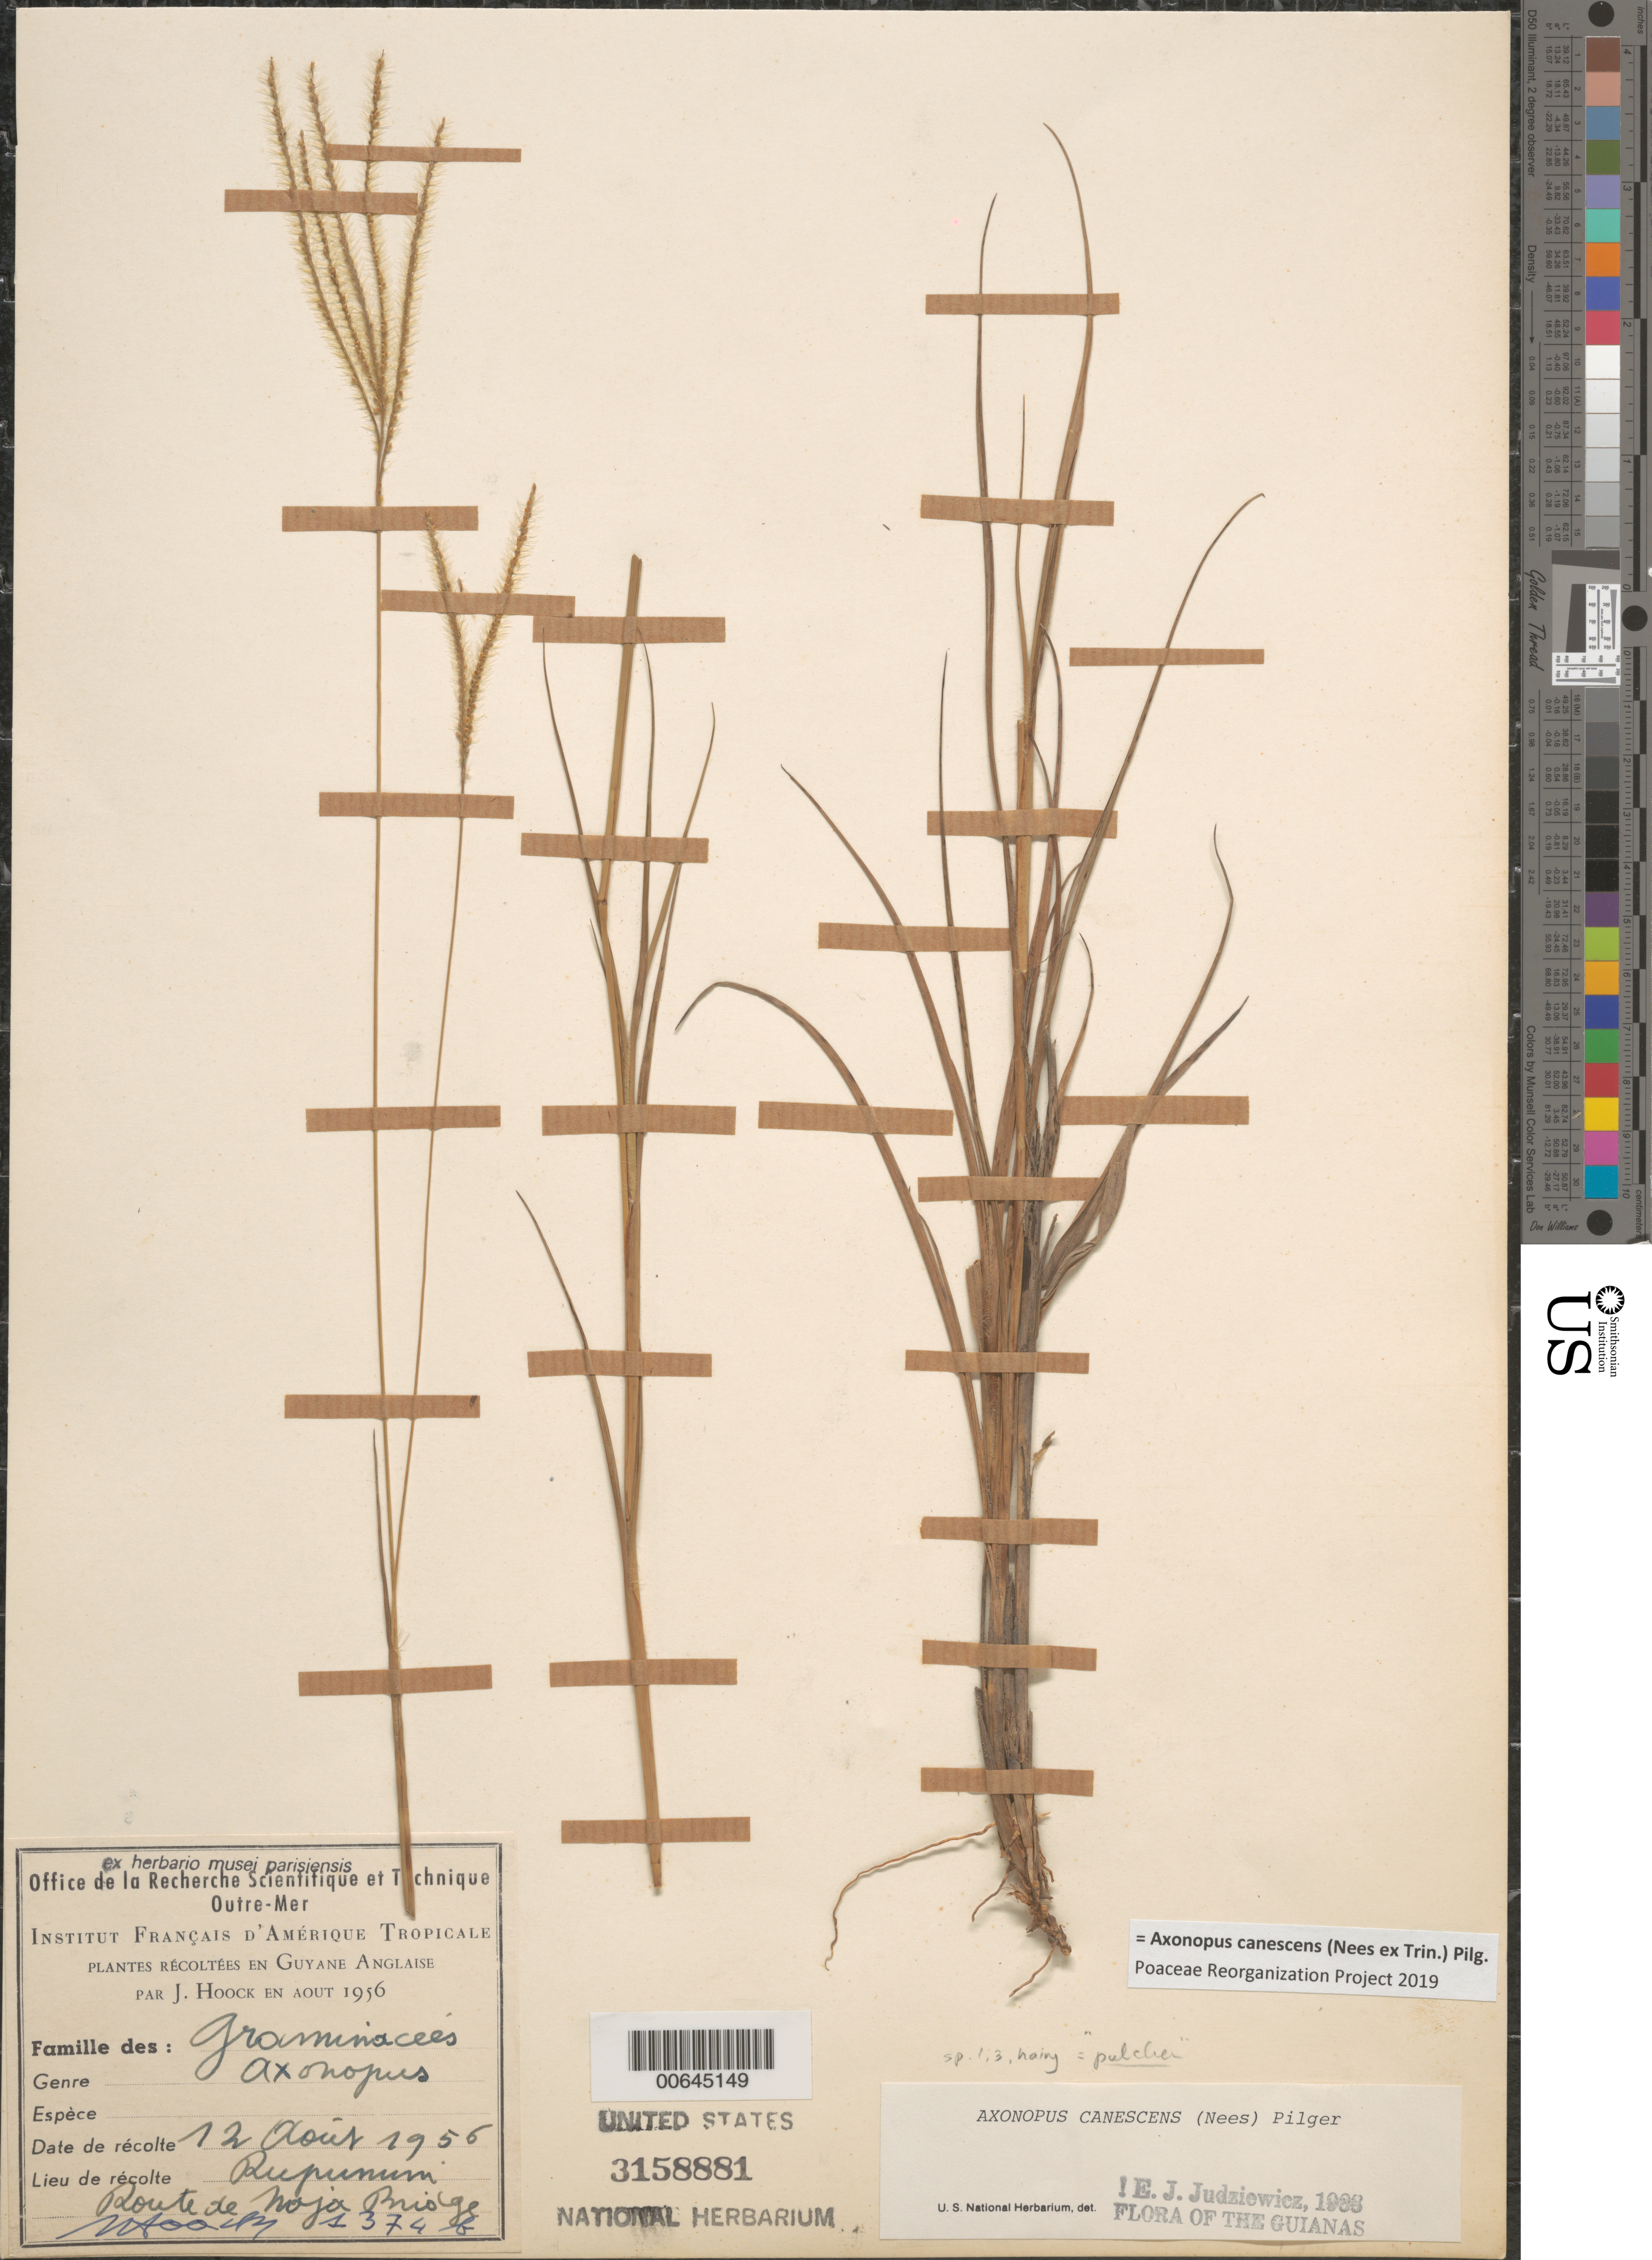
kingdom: Plantae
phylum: Tracheophyta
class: Liliopsida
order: Poales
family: Poaceae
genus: Axonopus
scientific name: Axonopus canescens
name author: (Nees ex Trin.) Pilg.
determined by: Judziewicz, E. J.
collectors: J. Hoock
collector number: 1374 b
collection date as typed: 12-Aug-56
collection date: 1956-08-12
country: Guyana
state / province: U. Takutu-U. Essequibo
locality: Rupununi, Route de Naja Bridge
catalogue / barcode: US 3158881